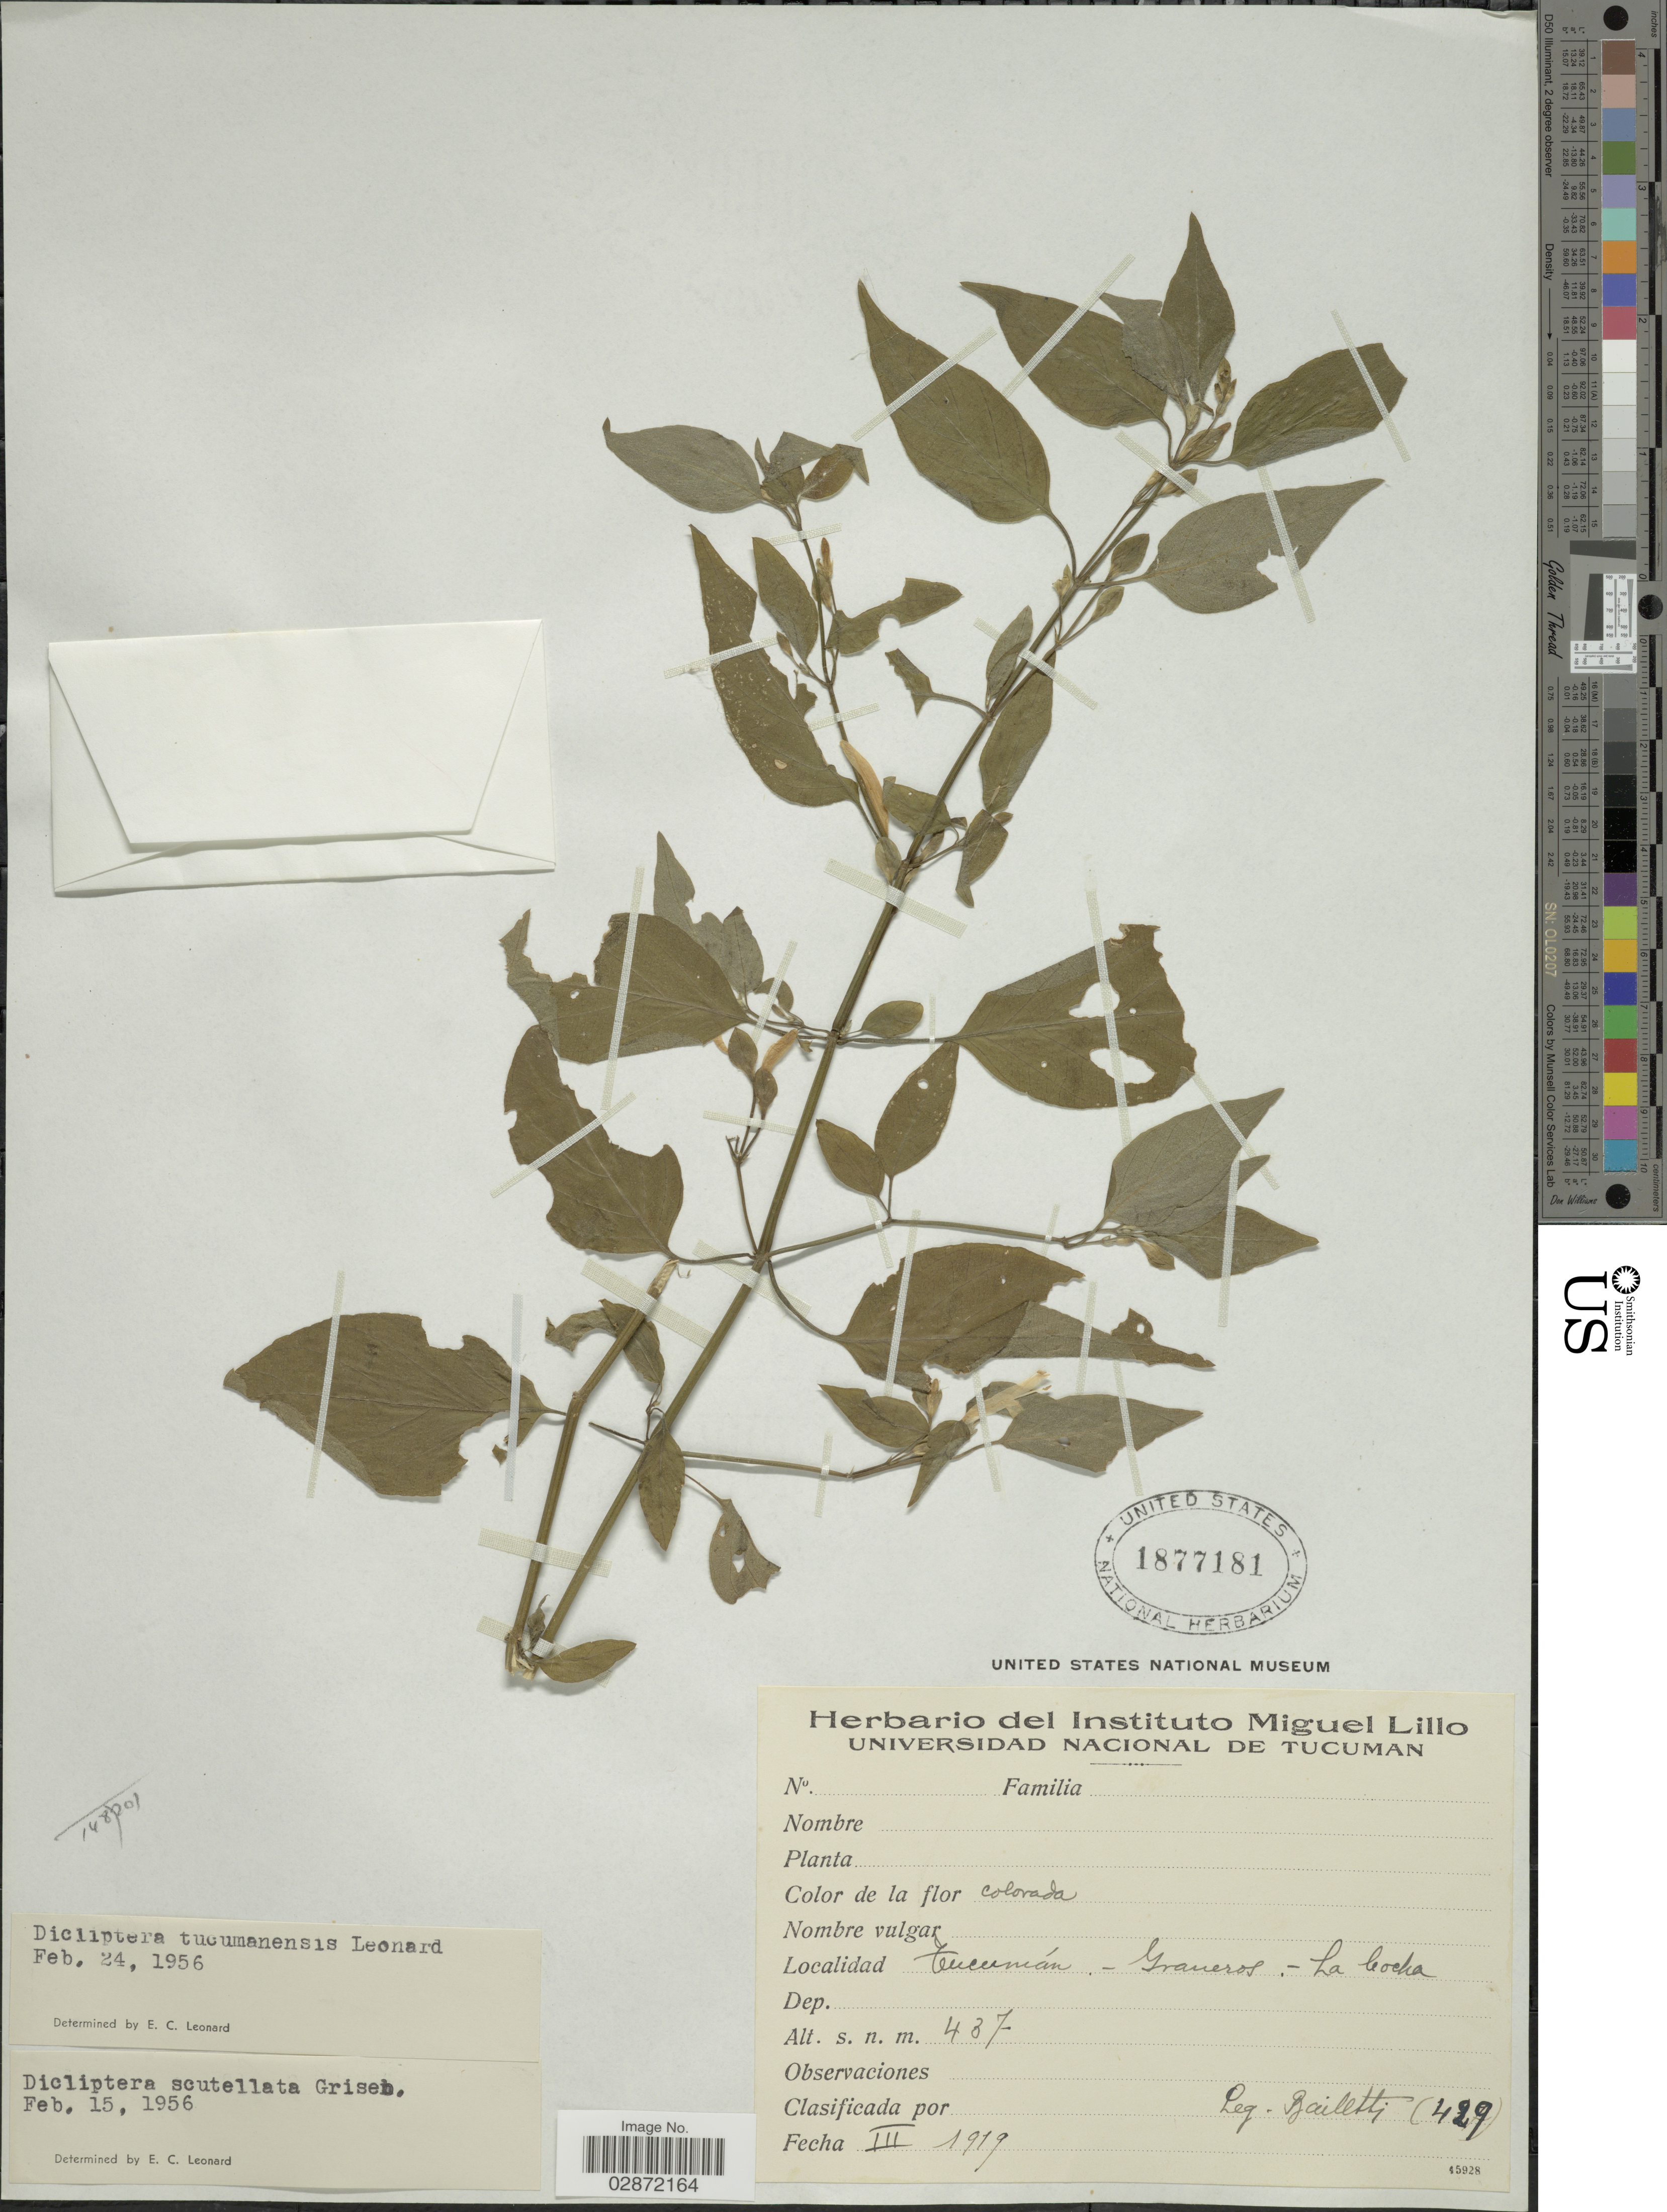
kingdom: Plantae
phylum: Tracheophyta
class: Magnoliopsida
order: Lamiales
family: Acanthaceae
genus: Dicliptera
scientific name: Dicliptera scutellata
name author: Griseb.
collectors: Bailetti, --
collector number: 429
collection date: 1919-03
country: Argentina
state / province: Tucuman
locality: Tucumán - Graneros - La Cocha.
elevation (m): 437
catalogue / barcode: US 1877181